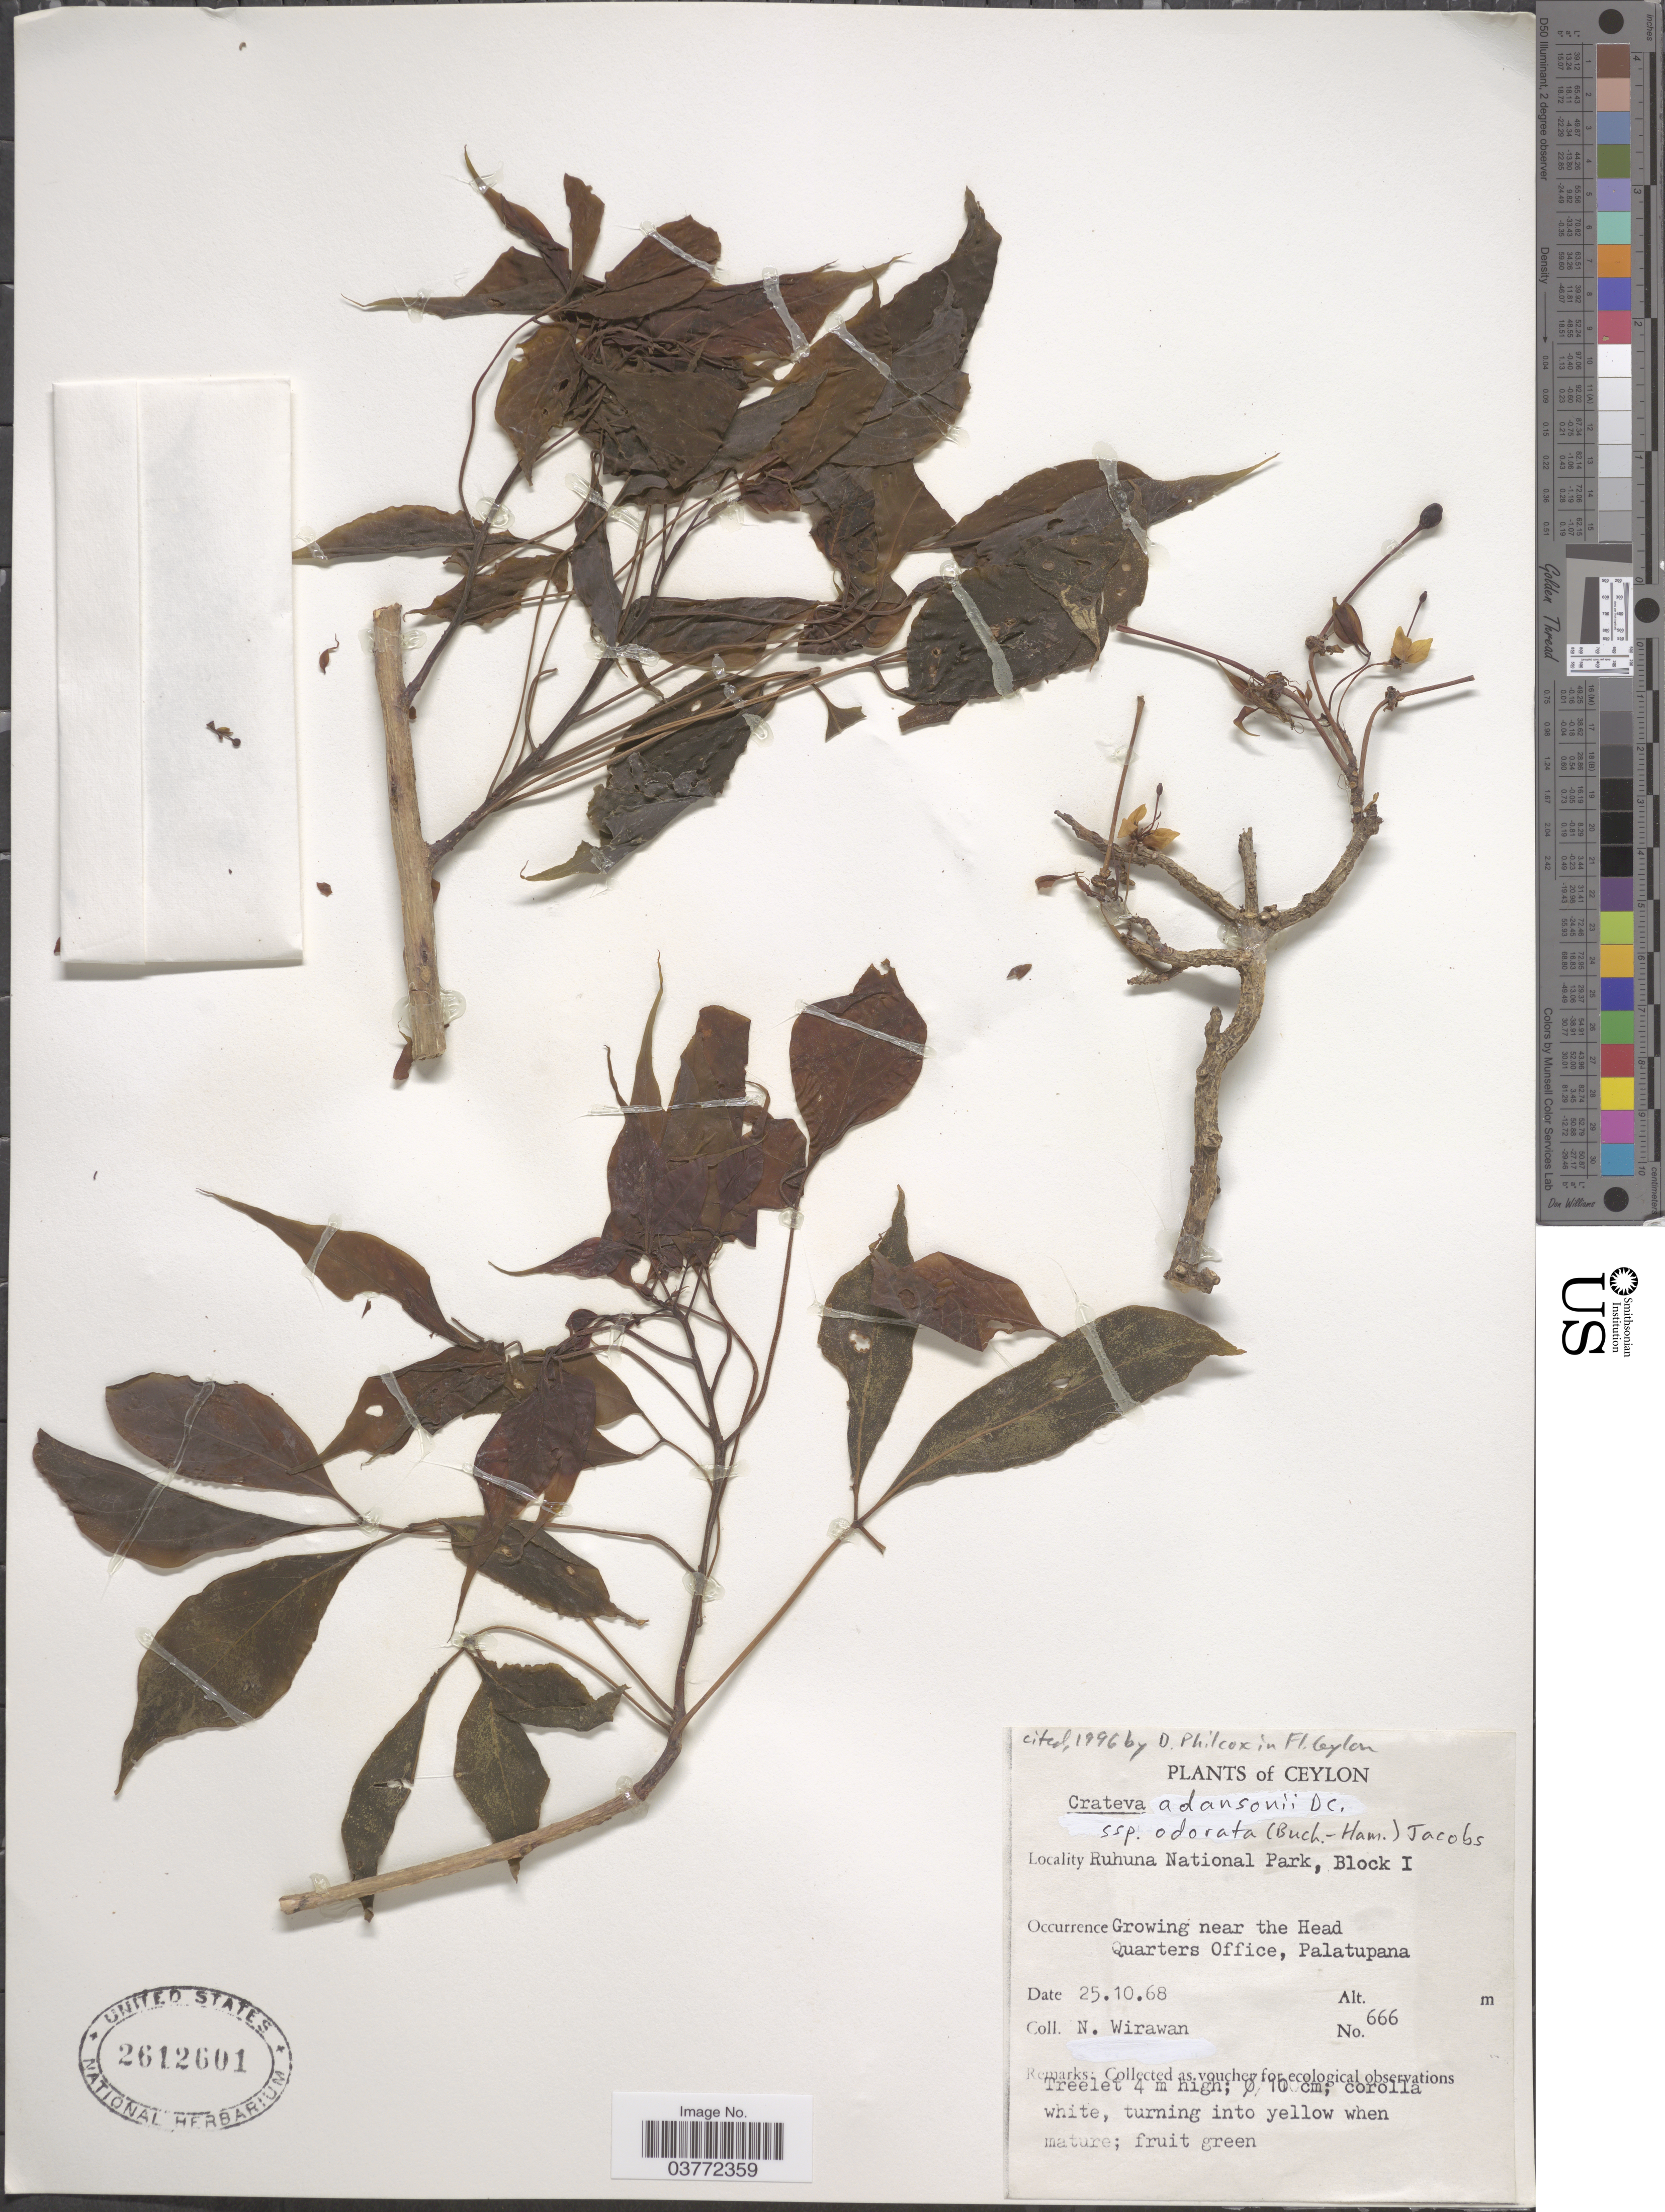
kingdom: Plantae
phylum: Tracheophyta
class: Magnoliopsida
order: Brassicales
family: Capparaceae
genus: Crateva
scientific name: Crateva adansonii subsp. odora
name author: (Buch.-Ham.) Jacobs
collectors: N. Wirawan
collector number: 666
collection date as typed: Transcribed d/m/y: 25/10/68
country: Sri Lanka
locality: Ceylon. Ruhuna National Park, Block I. Near the Head Quarters Office, Palatupana.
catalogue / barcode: US 2612601